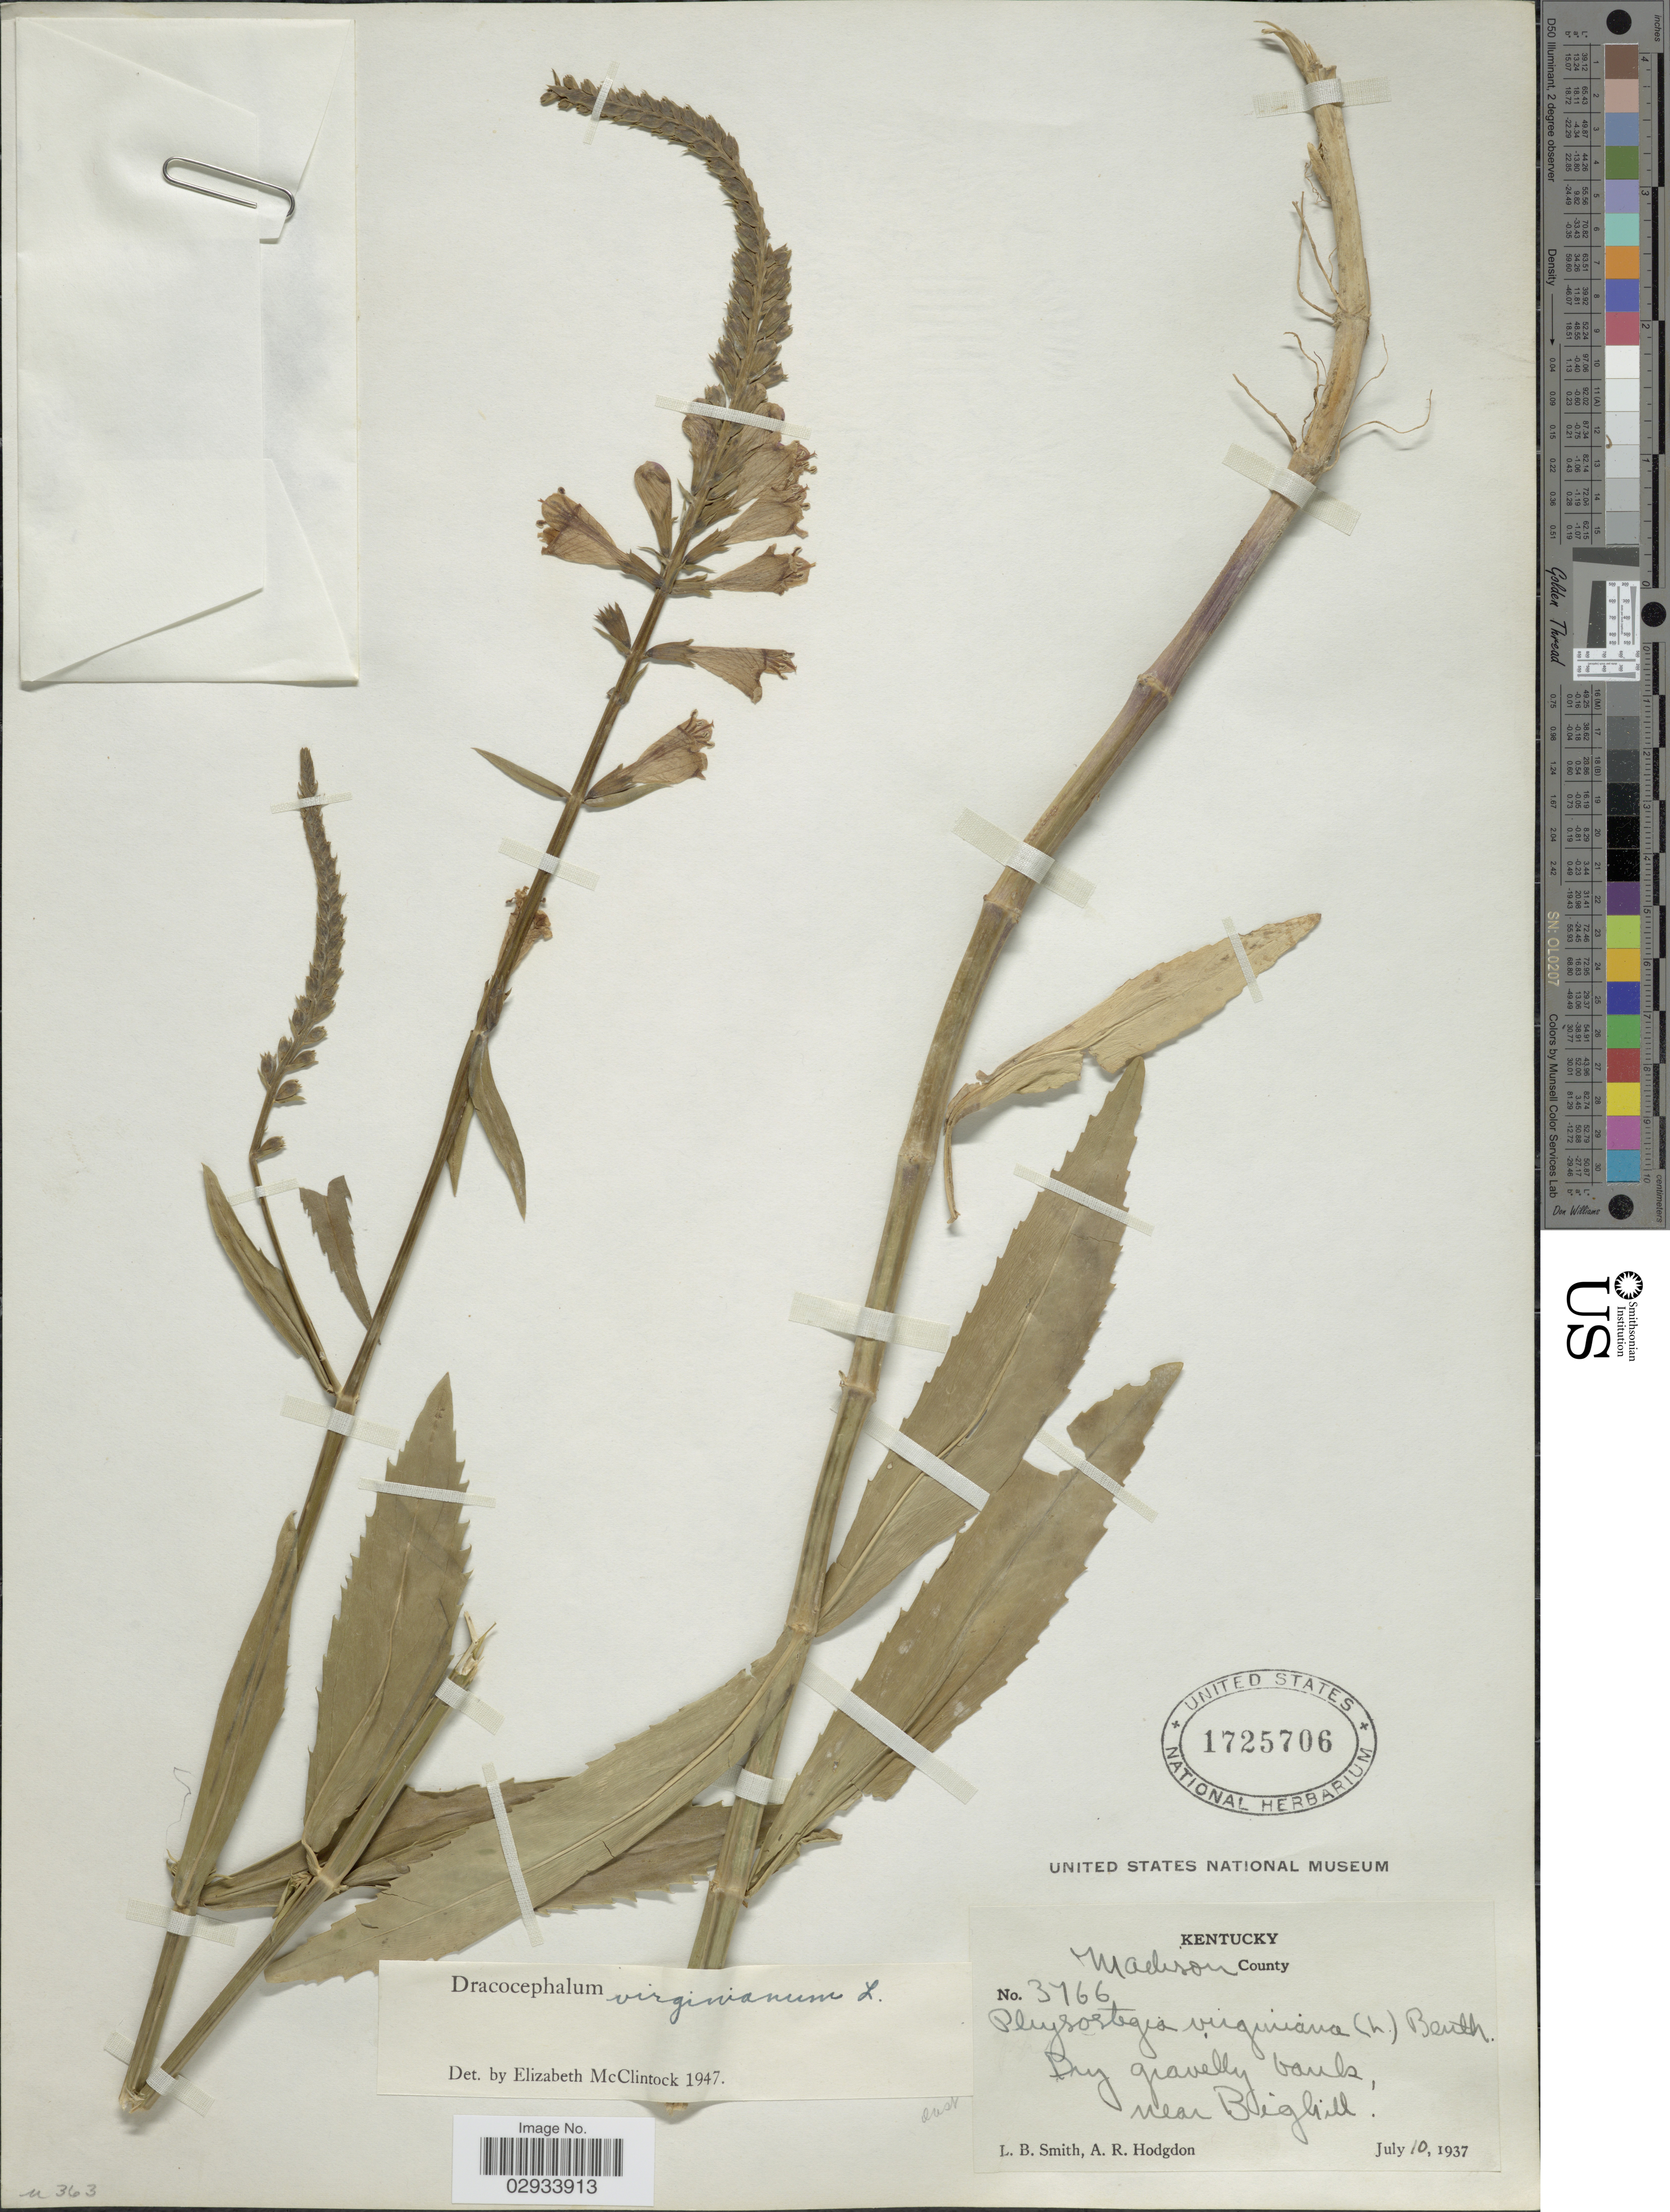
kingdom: Plantae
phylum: Tracheophyta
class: Magnoliopsida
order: Lamiales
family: Lamiaceae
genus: Physostegia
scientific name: Physostegia virginiana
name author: (L.) Benth.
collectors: L. Smith & A. R. Hodgdon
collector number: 3766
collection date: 1937-07-10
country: United States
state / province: Kentucky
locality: Madison County, Dry gravelly banks, near Bighill.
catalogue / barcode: US 1725706